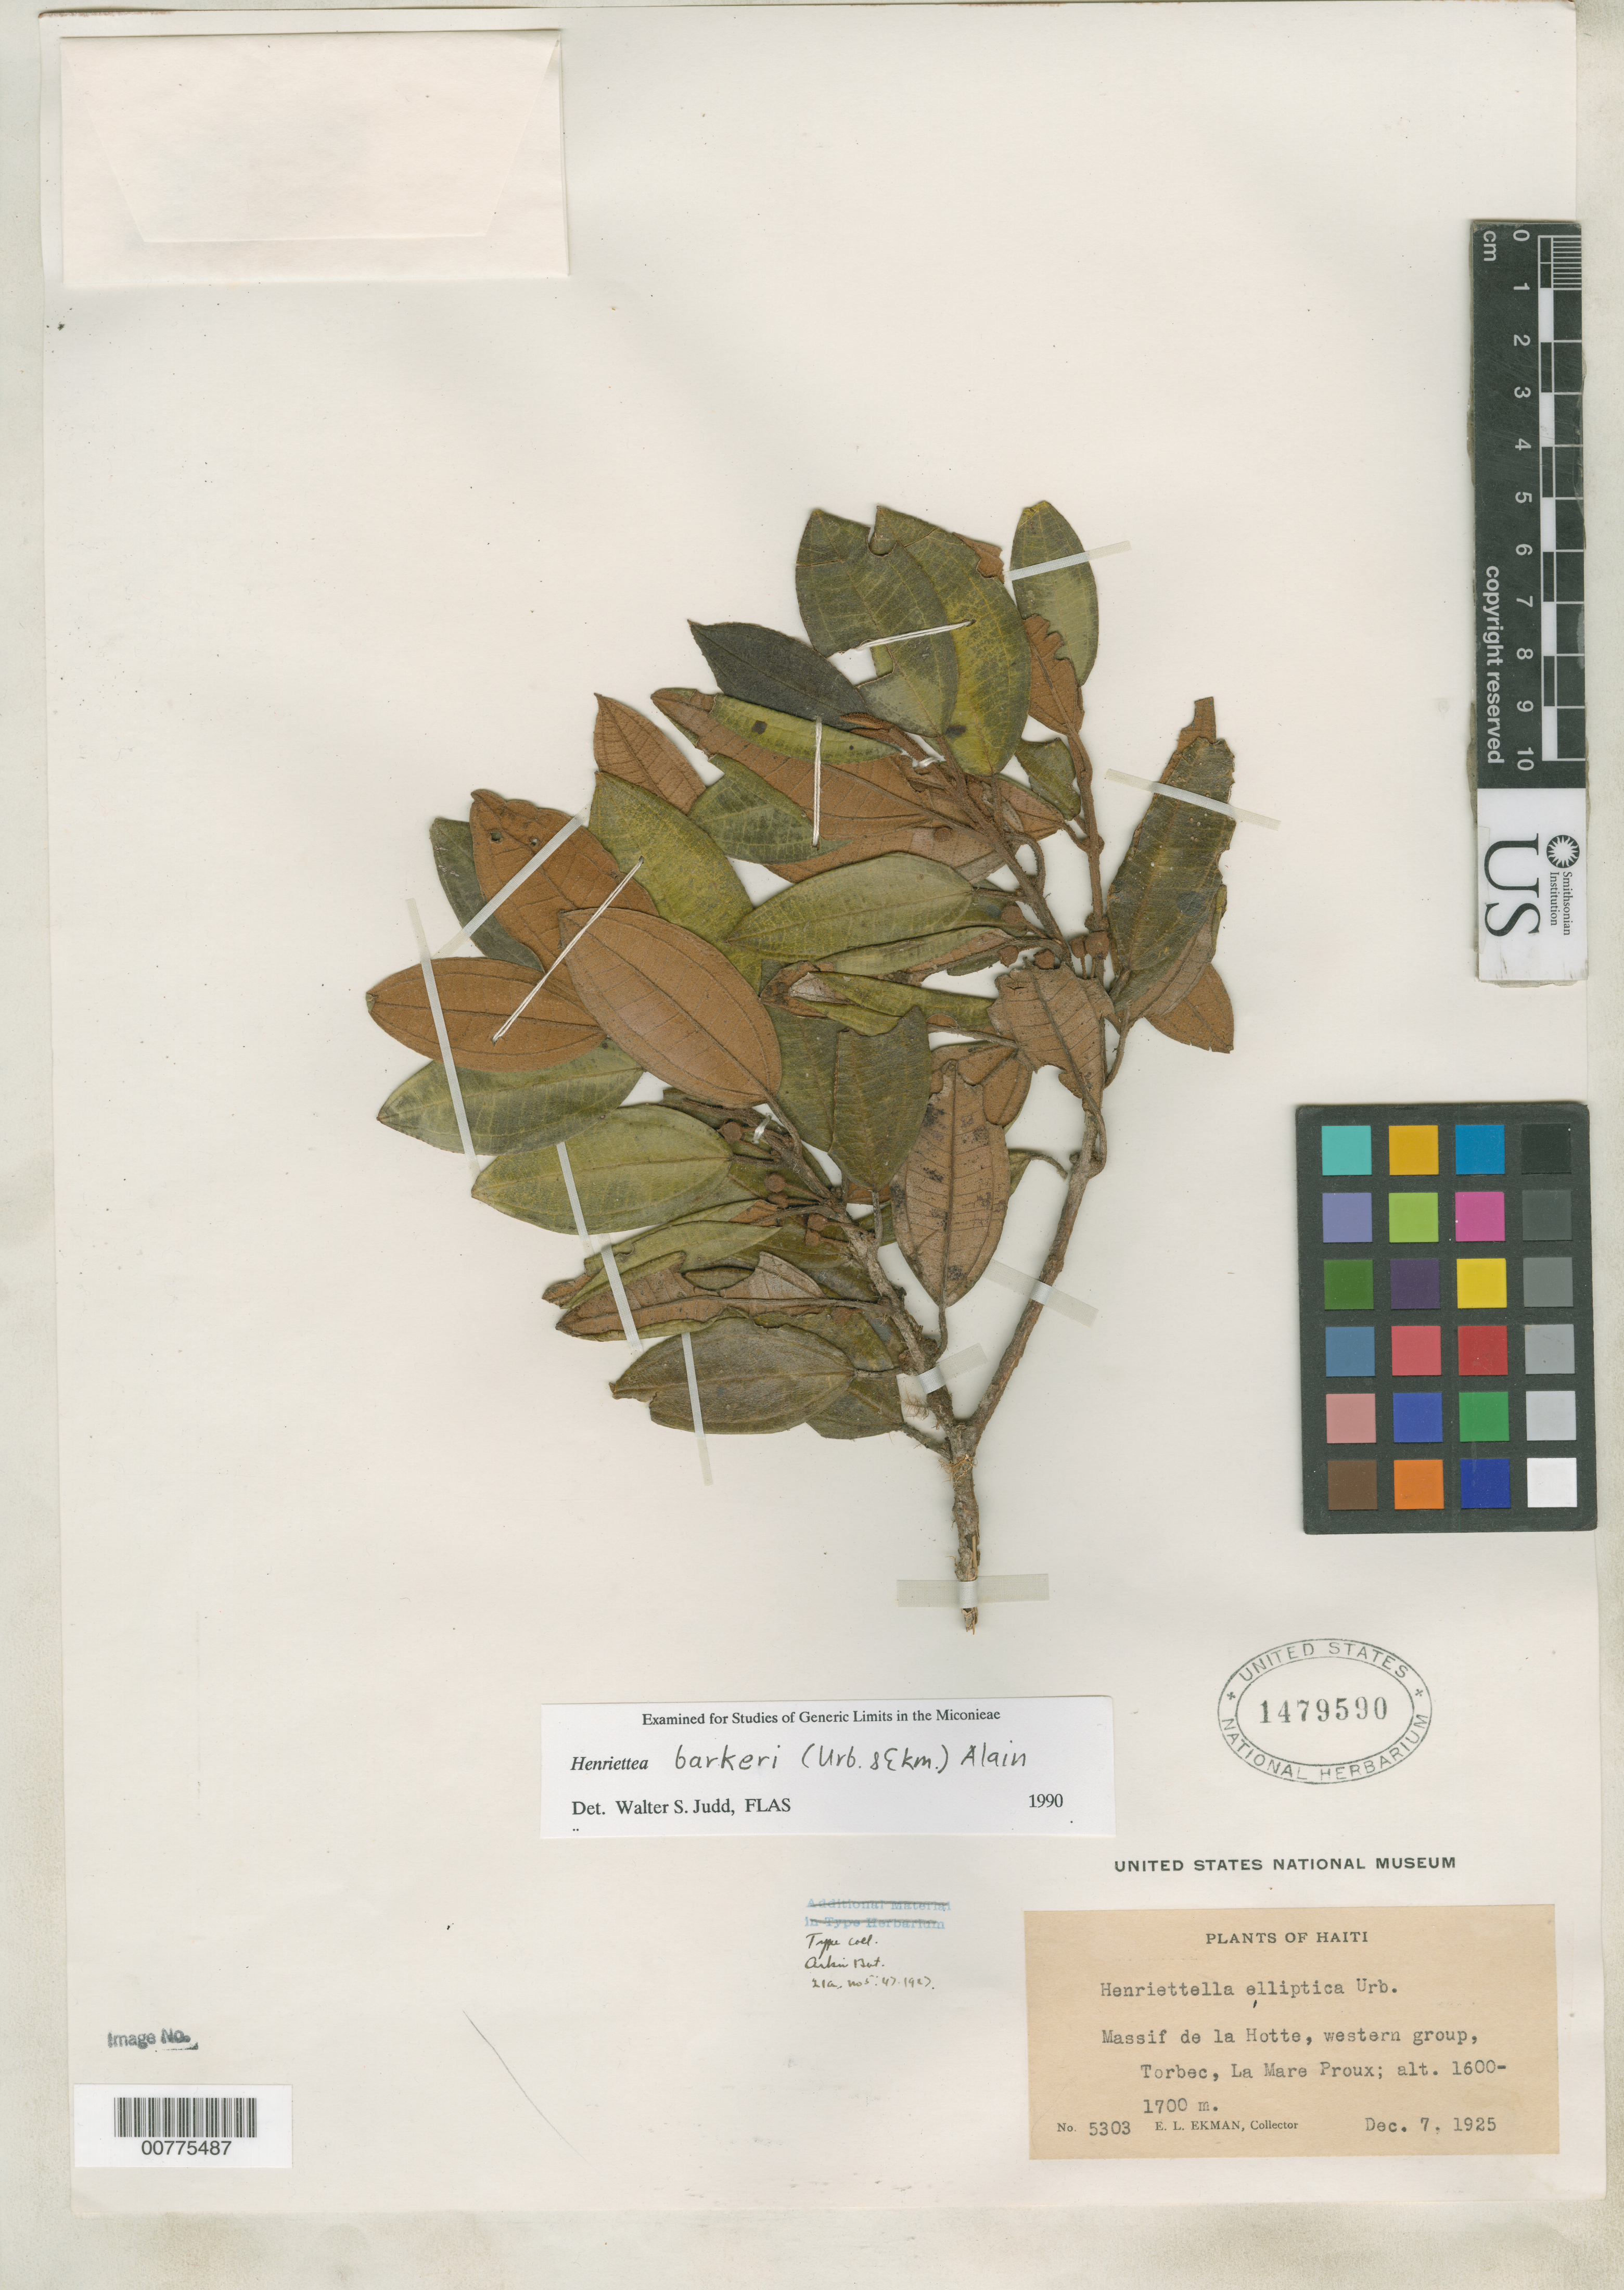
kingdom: Plantae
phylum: Tracheophyta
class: Magnoliopsida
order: Myrtales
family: Melastomataceae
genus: Henriettella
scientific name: Henriettella elliptica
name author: Urb.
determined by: Judd, Walter S.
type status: Isotype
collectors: E. L. Ekman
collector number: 5303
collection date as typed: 07 Dec 1925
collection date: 1925-12-07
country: Haiti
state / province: Sud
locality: Massif de la Hotte, western group, Torbec, La Mare Proux.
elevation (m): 1600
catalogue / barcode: US 1479590